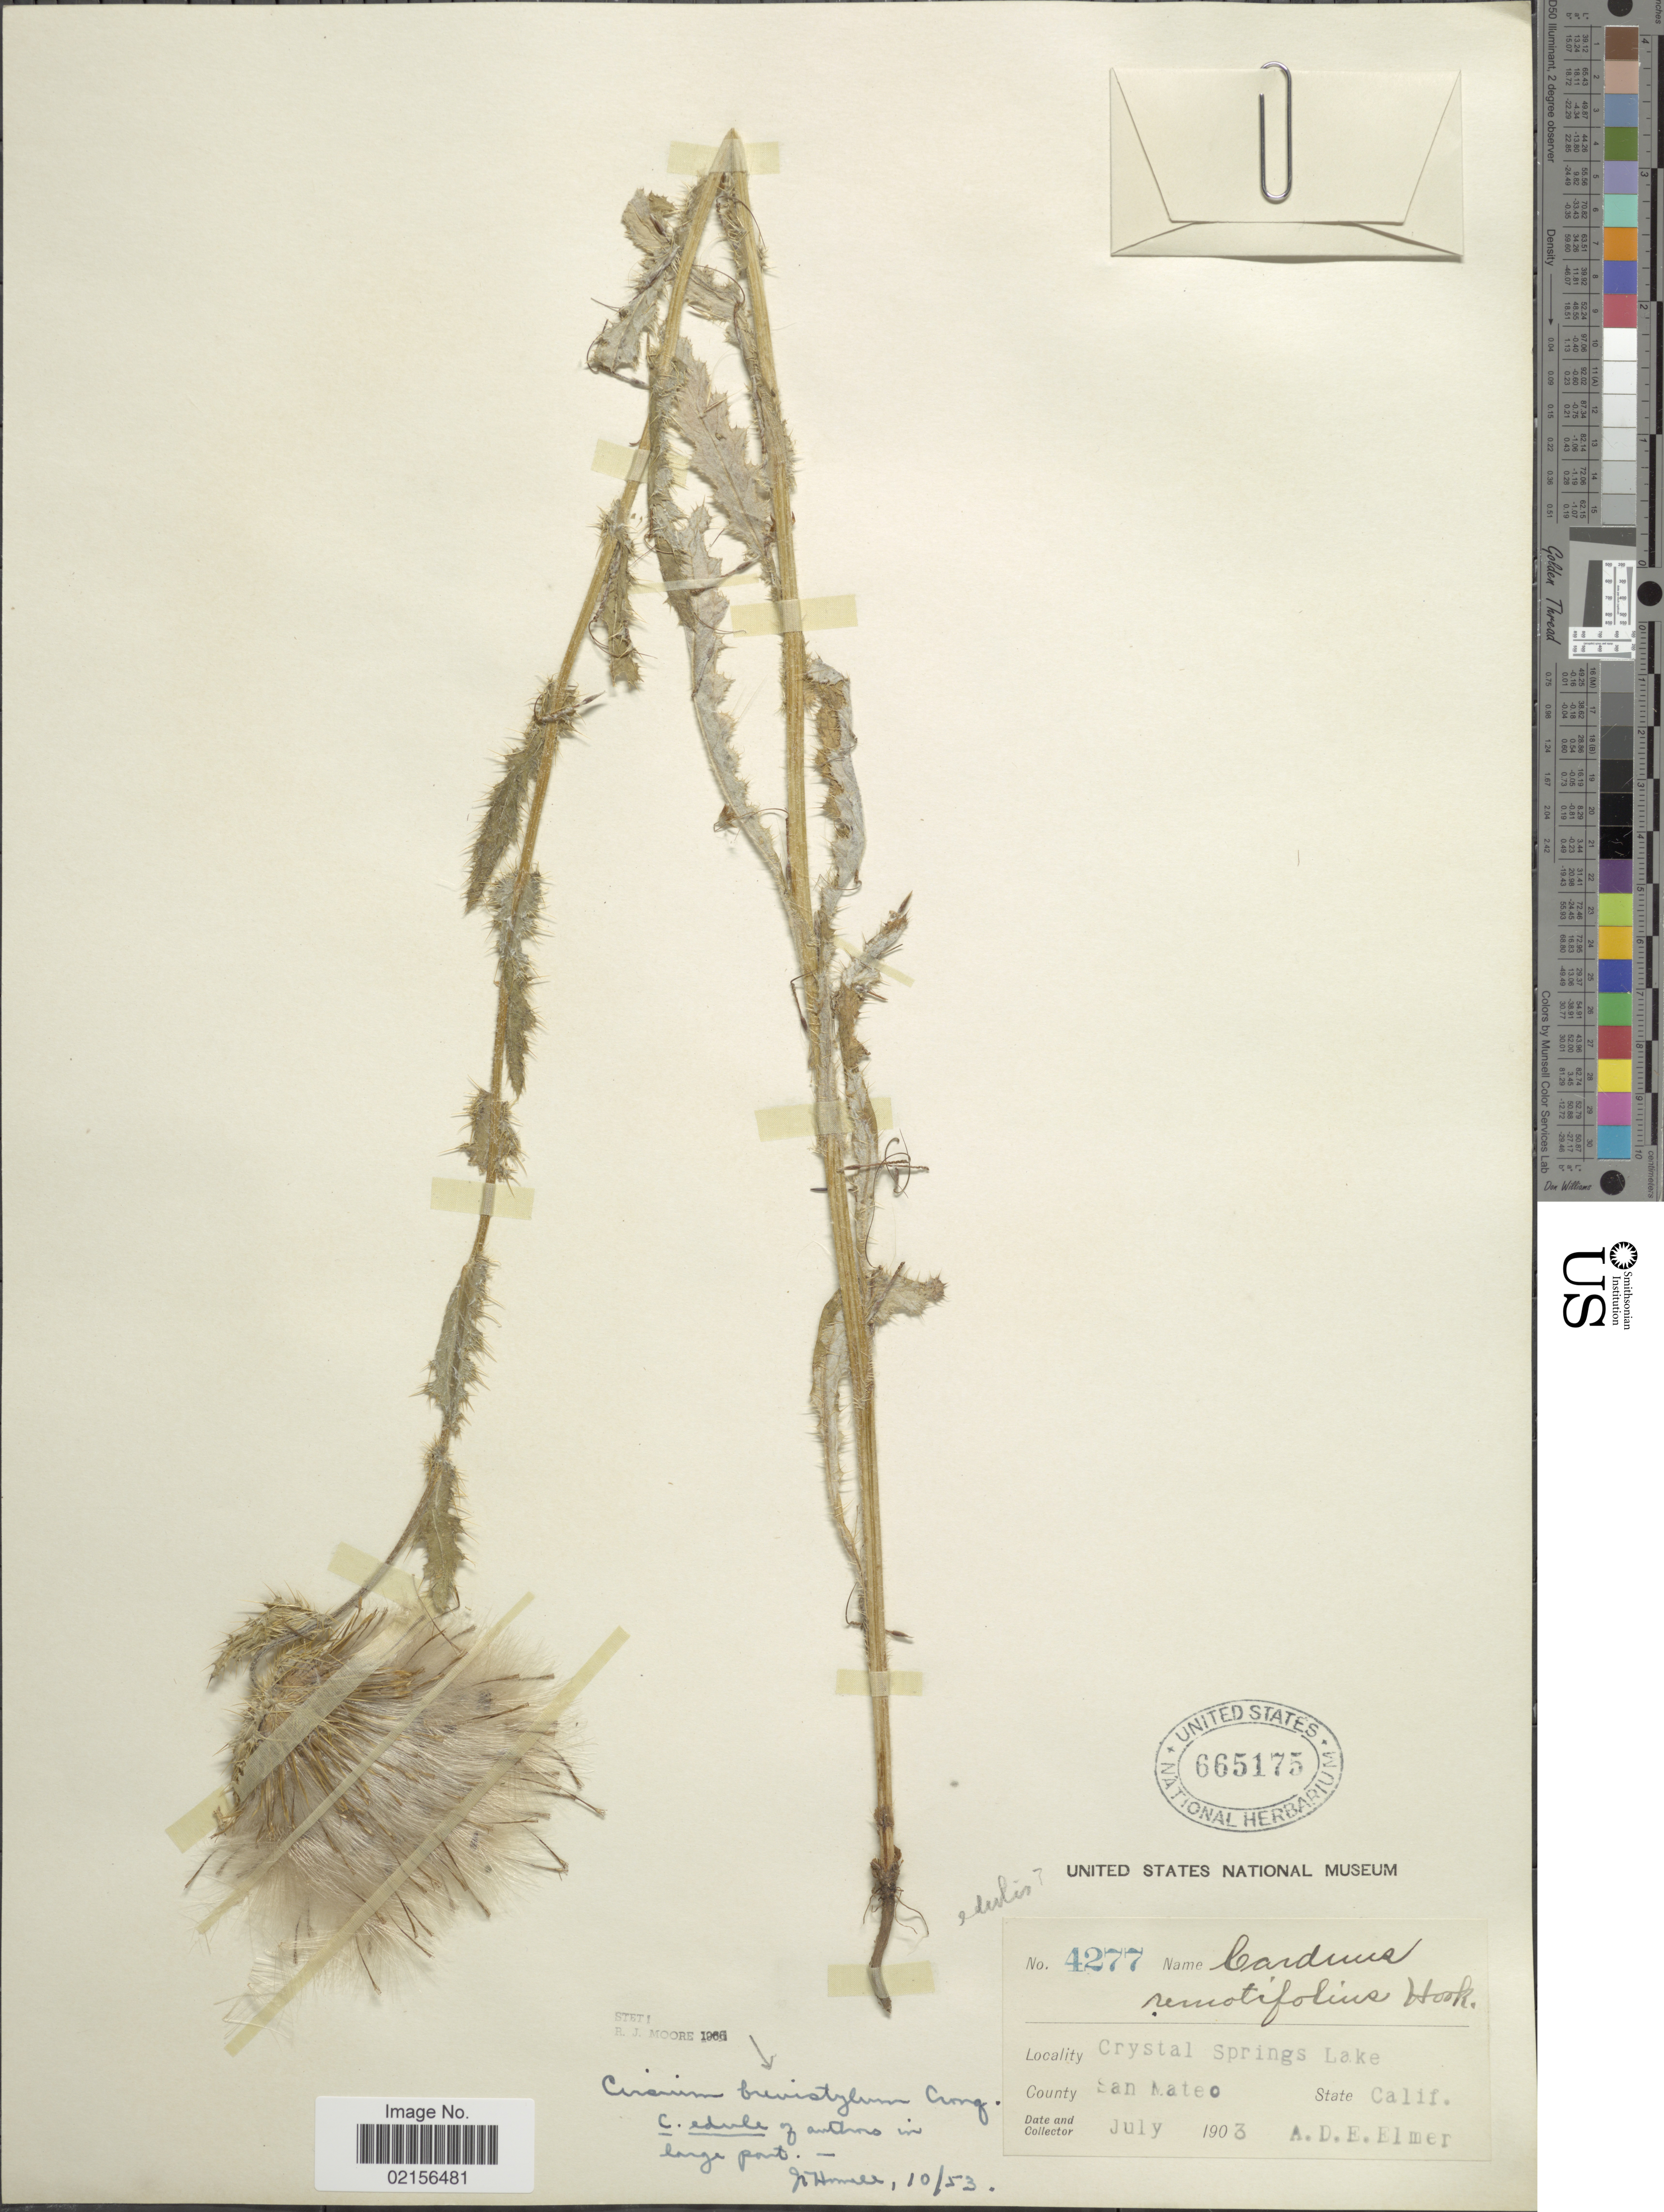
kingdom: Plantae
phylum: Tracheophyta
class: Magnoliopsida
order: Asterales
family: Asteraceae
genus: Cirsium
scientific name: Cirsium brevistylum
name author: Cronq.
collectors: A. D. E. Elmer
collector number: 4277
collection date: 1903-07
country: United States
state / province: California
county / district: San Mateo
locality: County San Mateo, Crystal Springs Lake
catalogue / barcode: US 665175